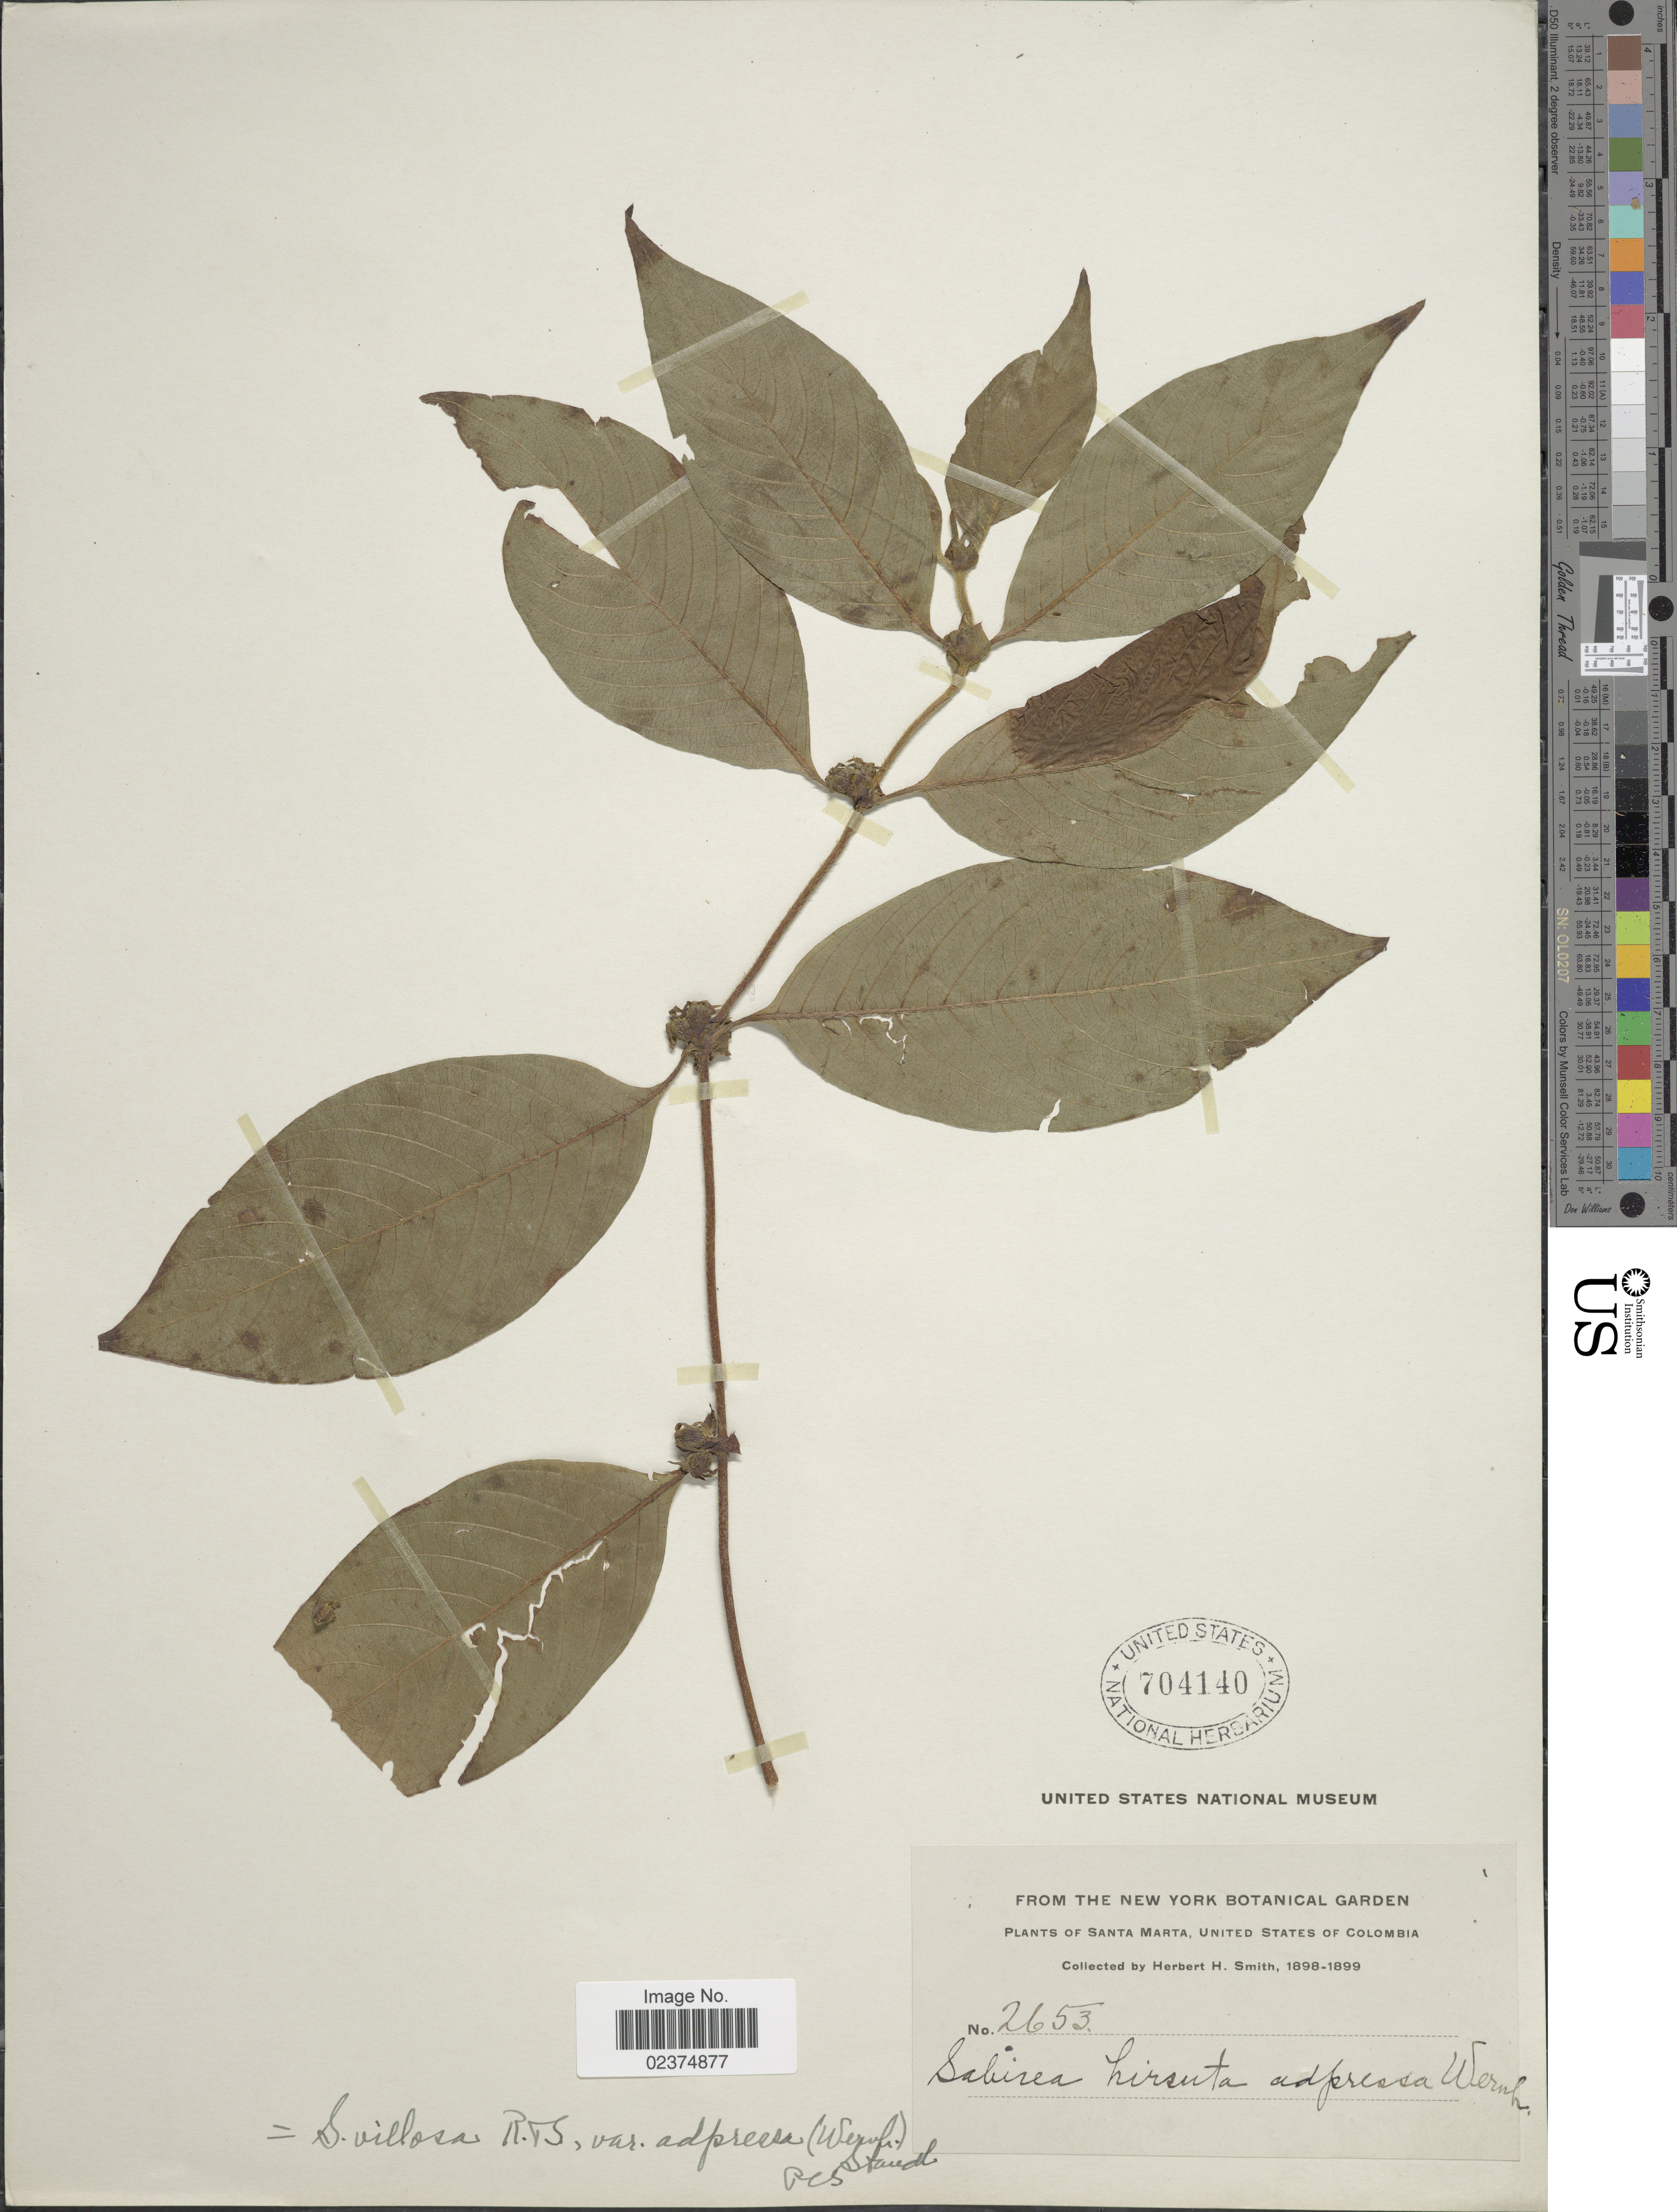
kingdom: Plantae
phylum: Tracheophyta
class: Magnoliopsida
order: Gentianales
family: Rubiaceae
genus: Sabicea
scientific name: Sabicea villosa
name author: Willd. ex Roem. & Schult.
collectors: Herbert H. Smith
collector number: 2653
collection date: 1898/1899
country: Colombia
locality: Santa Marta, United States of Colimbia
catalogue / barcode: US 704140